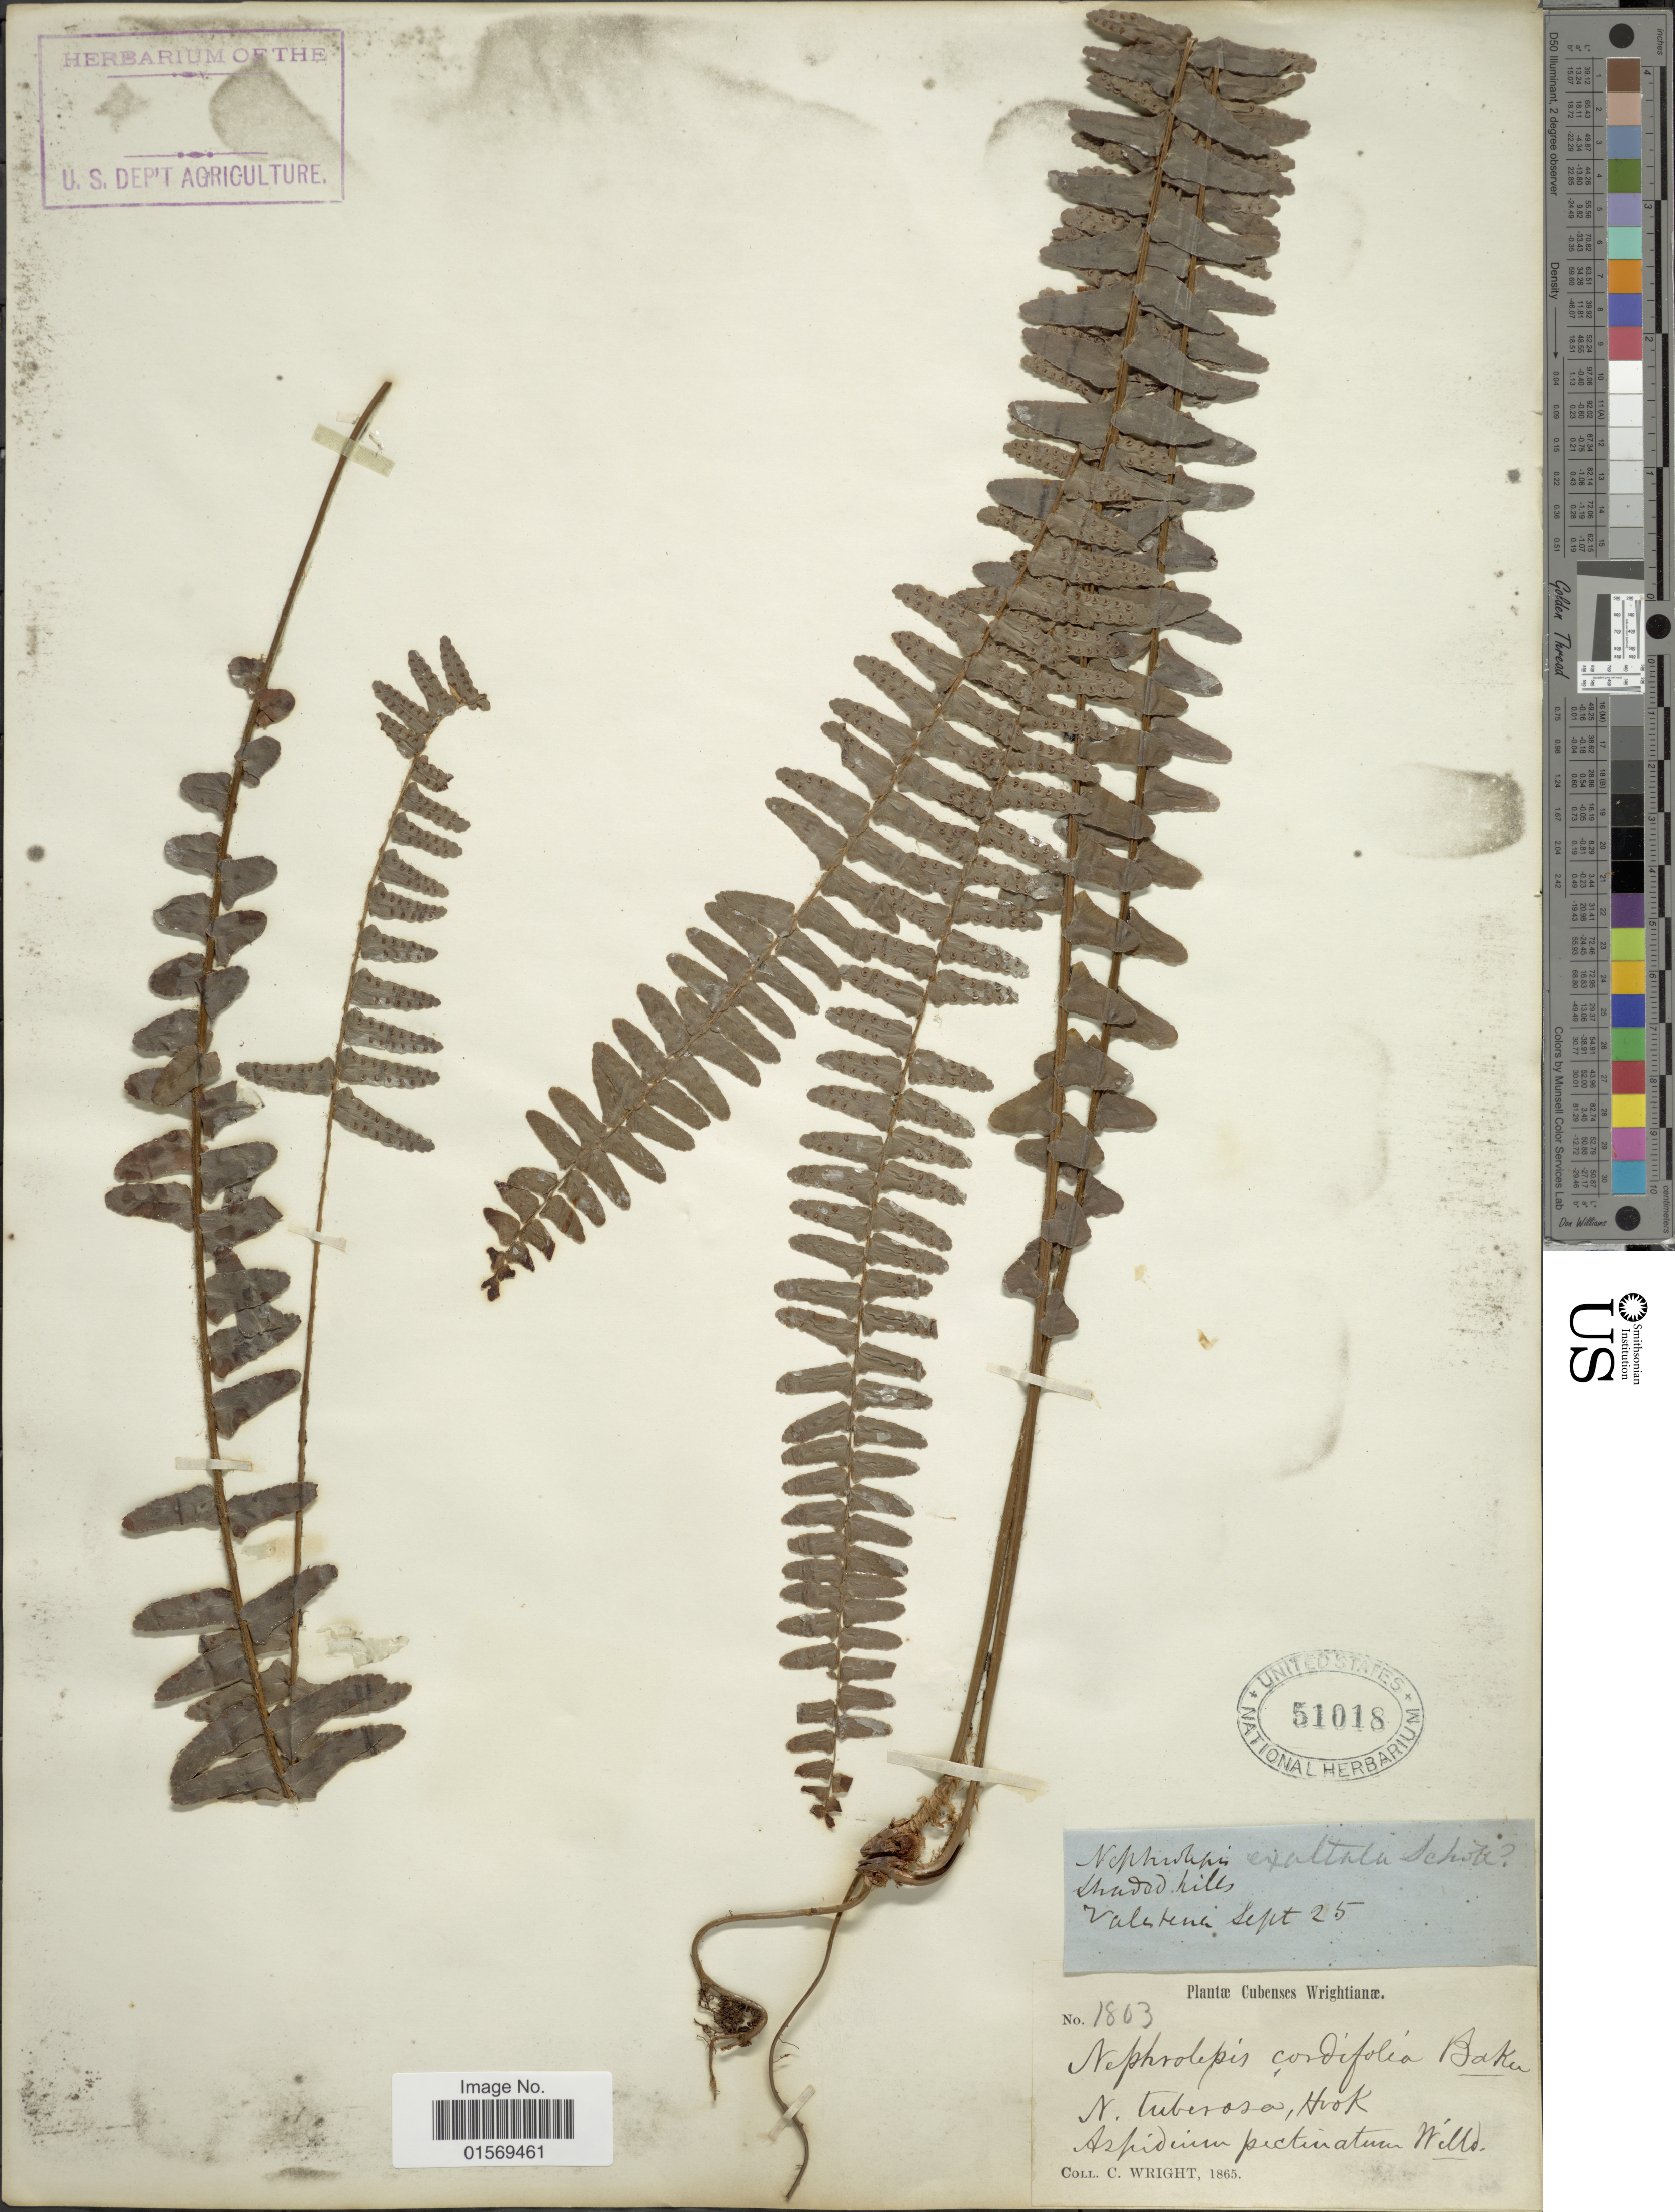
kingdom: Plantae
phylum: Tracheophyta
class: Polypodiopsida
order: Polypodiales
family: Nephrolepidaceae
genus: Nephrolepis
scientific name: Nephrolepis pectinata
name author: (Willd.) Schott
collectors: C. Wright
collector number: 1803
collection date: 1865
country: Cuba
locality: Cubenses.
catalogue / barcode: US 51018